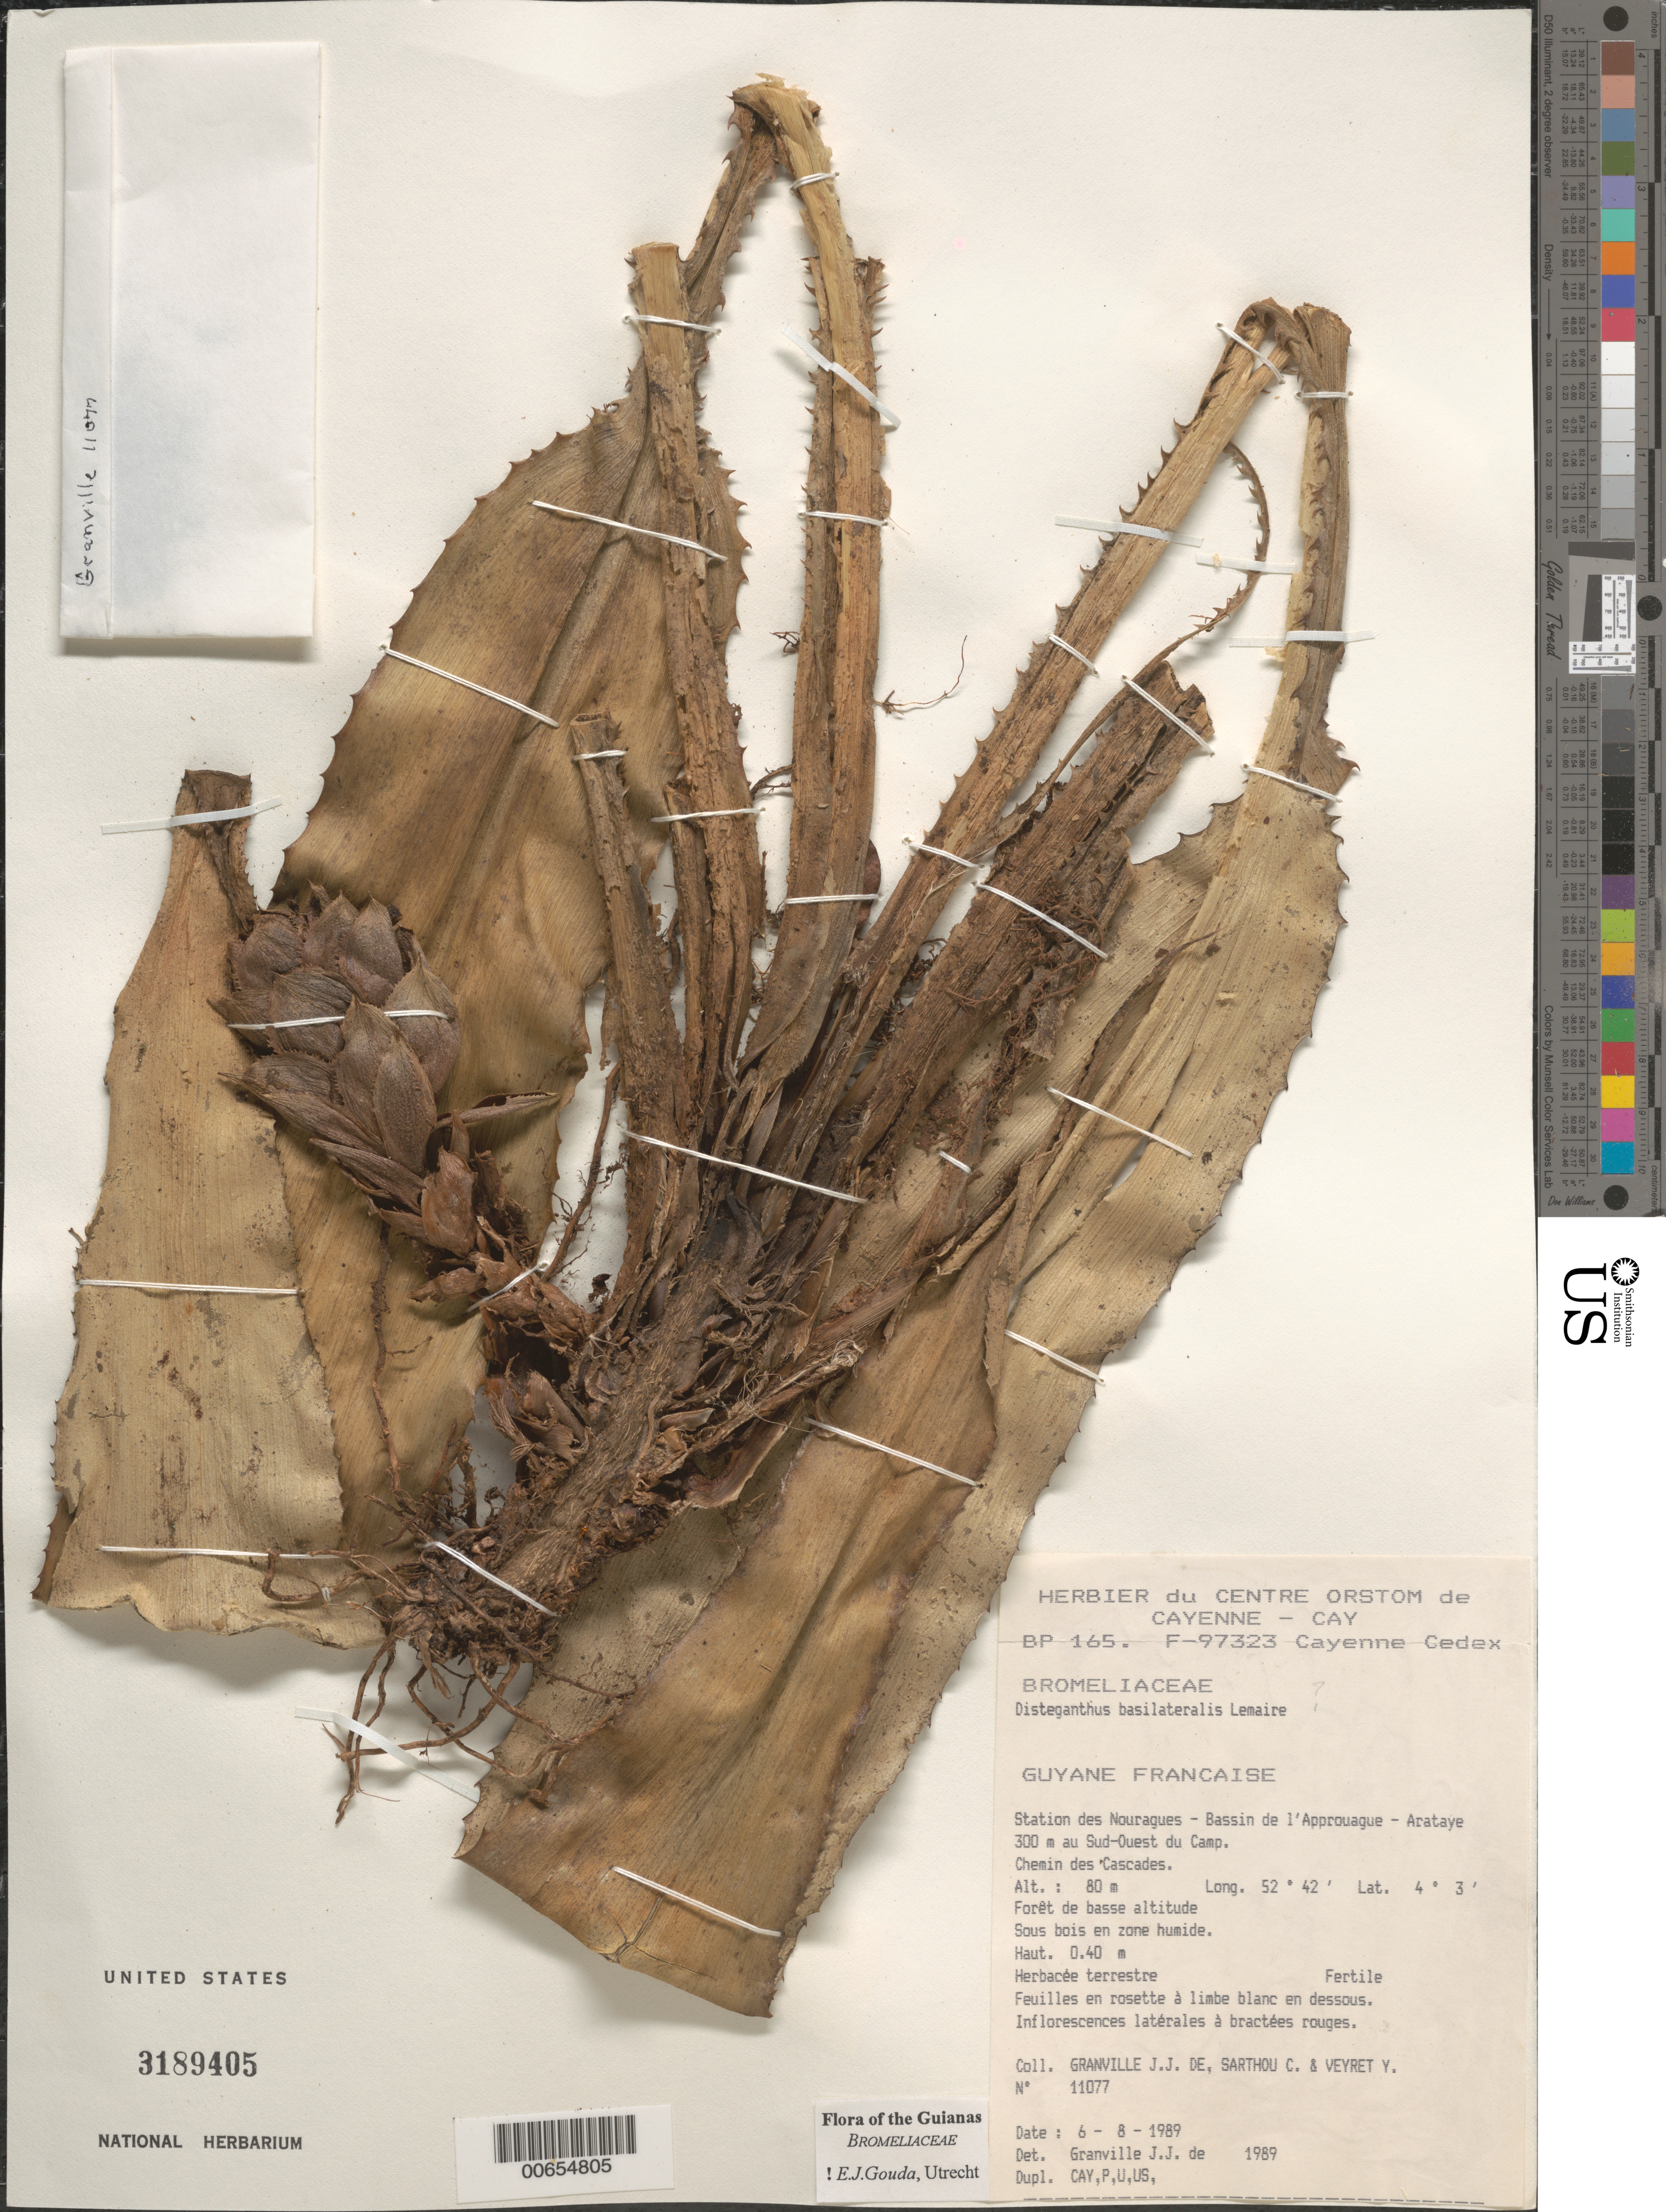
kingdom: Plantae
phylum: Tracheophyta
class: Liliopsida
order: Poales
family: Bromeliaceae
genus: Disteganthus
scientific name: Disteganthus basilateralis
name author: Lem.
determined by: Gouda, E. J.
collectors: J.-J. de Granville, C. Sarthou & Y. Veyret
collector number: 11077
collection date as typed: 6-Aug-89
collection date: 1989-08-06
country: French Guiana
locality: Station des Nouragues, Bassin de l'Approuague, Arataye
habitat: Forêt de basse altitude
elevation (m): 80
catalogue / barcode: US 3189405